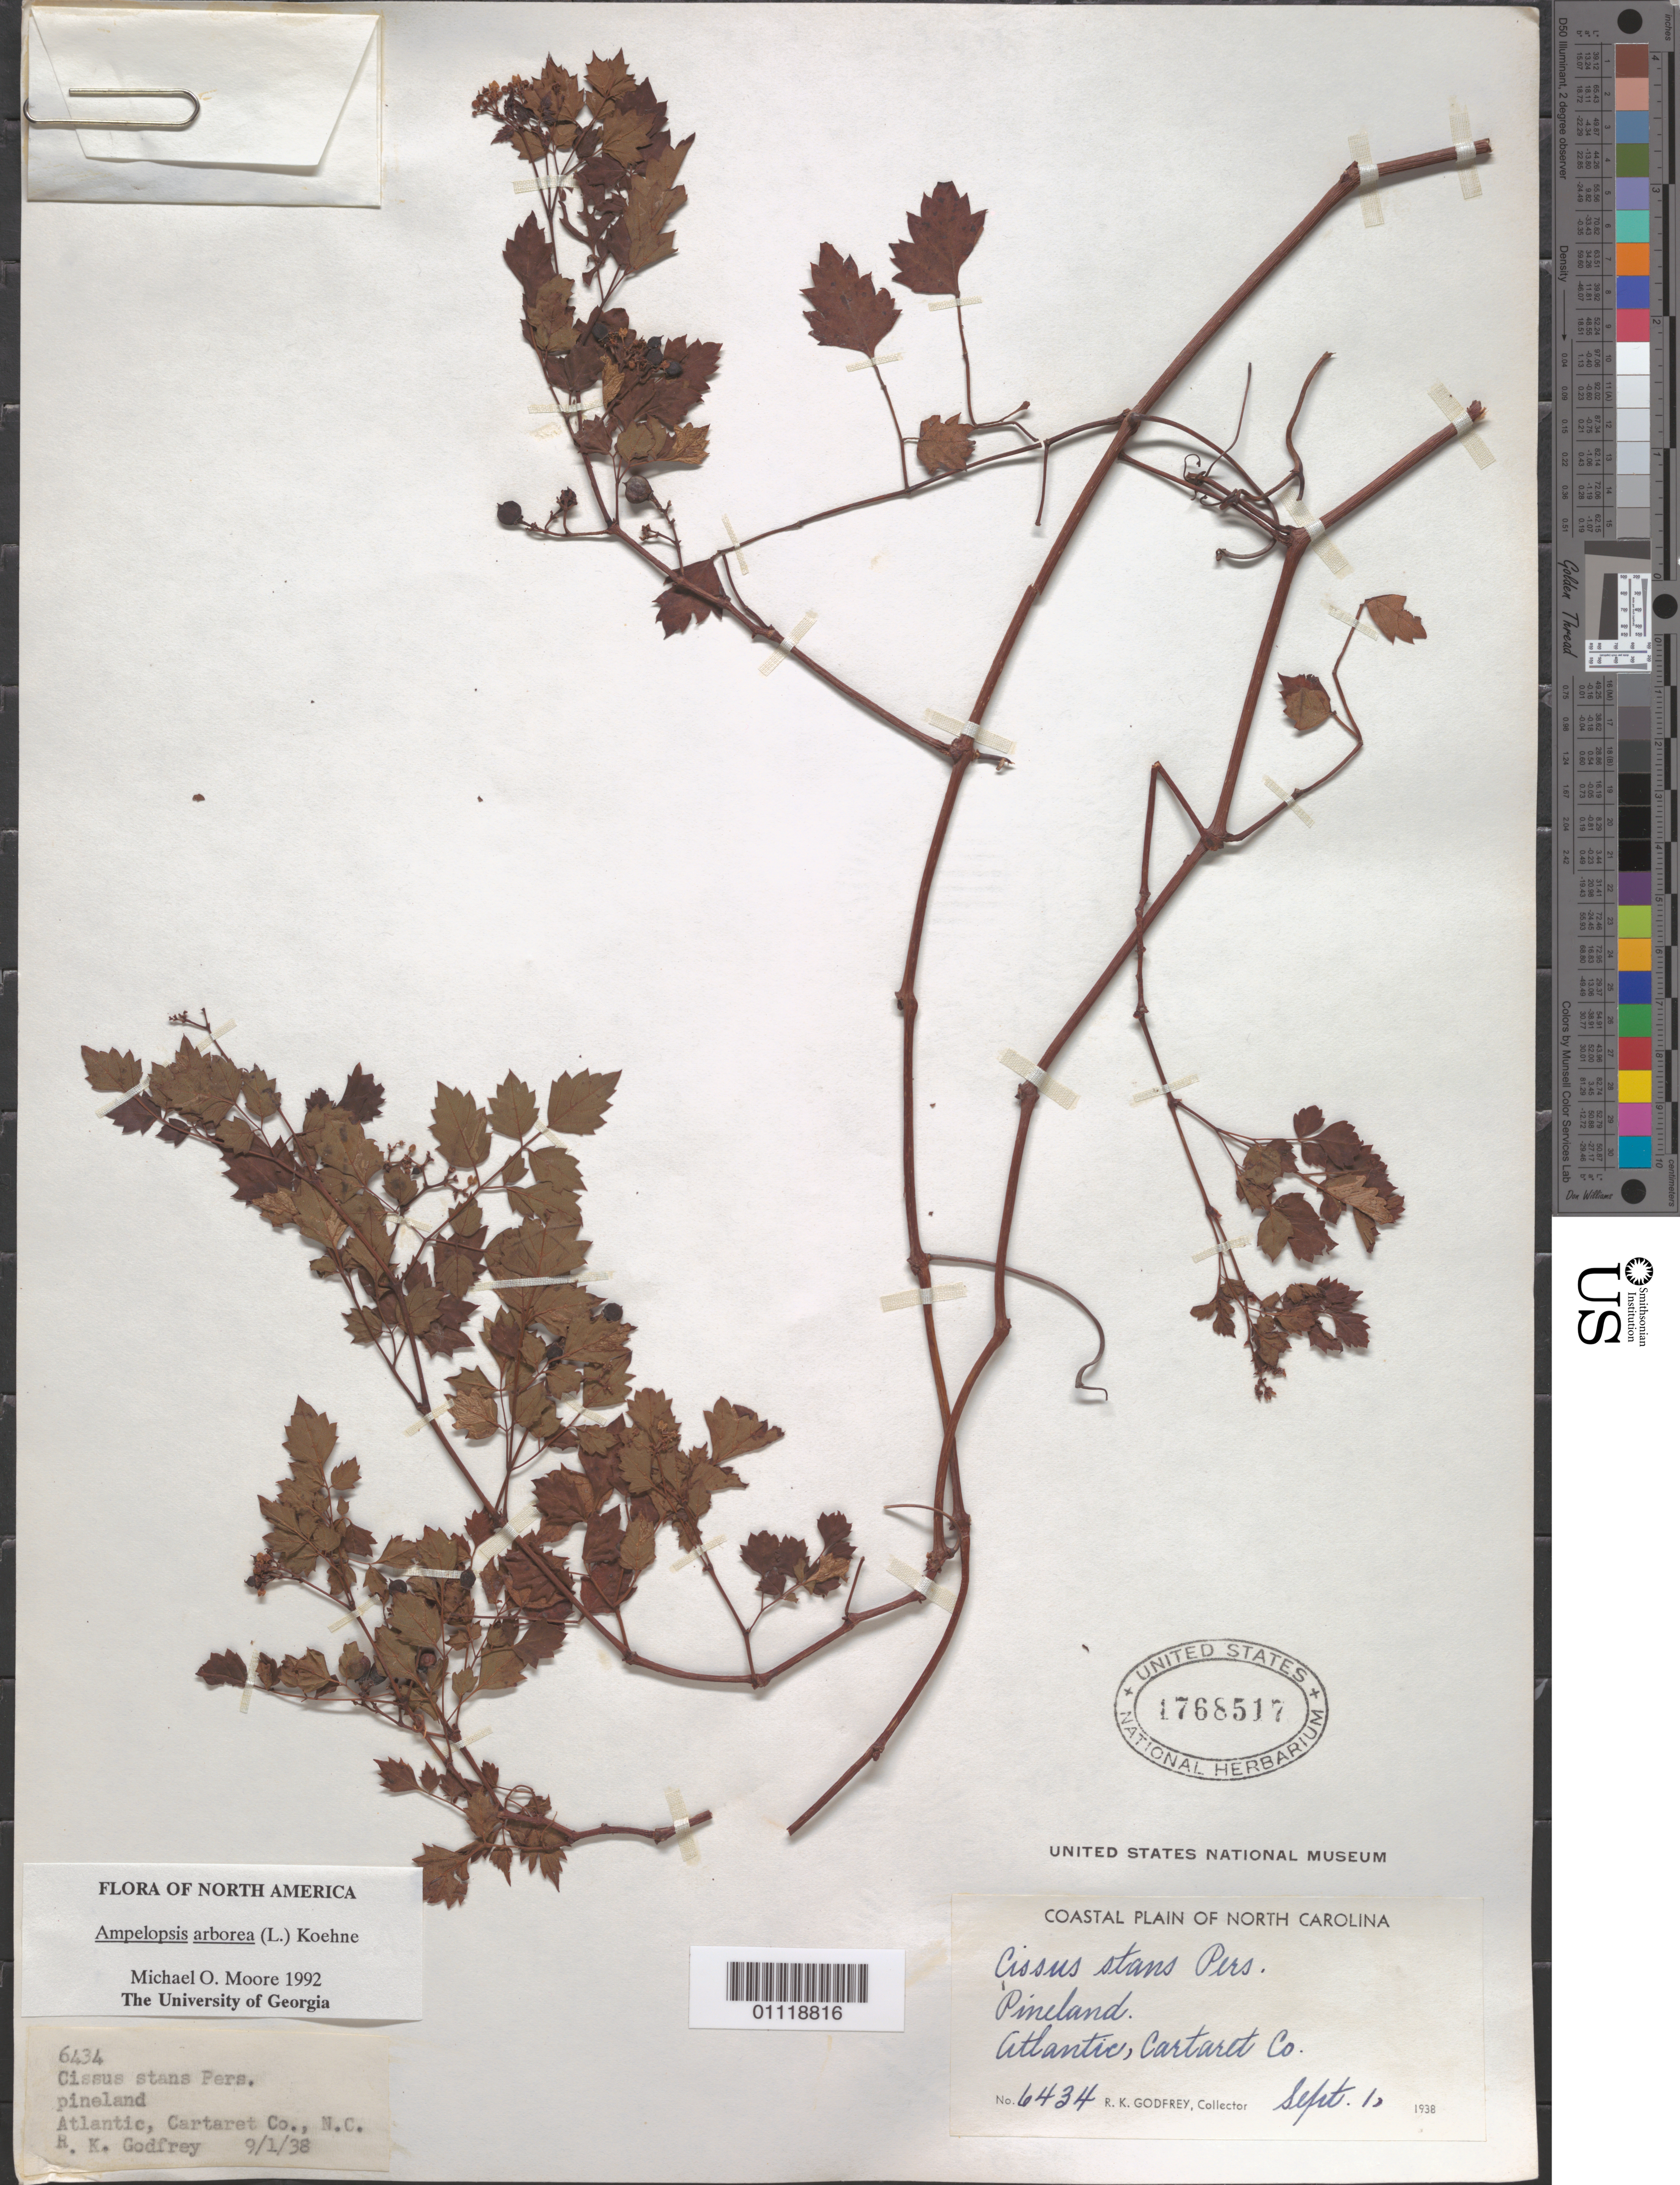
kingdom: Plantae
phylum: Tracheophyta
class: Magnoliopsida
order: Vitales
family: Vitaceae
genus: Ampelopsis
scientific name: Ampelopsis arborea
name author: (L.) Koehne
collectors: R. K. Godfrey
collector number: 6434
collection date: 1938-09-01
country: United States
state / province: North Carolina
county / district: Cartaret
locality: Atlantic.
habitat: Pineland.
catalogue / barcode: US 1768517